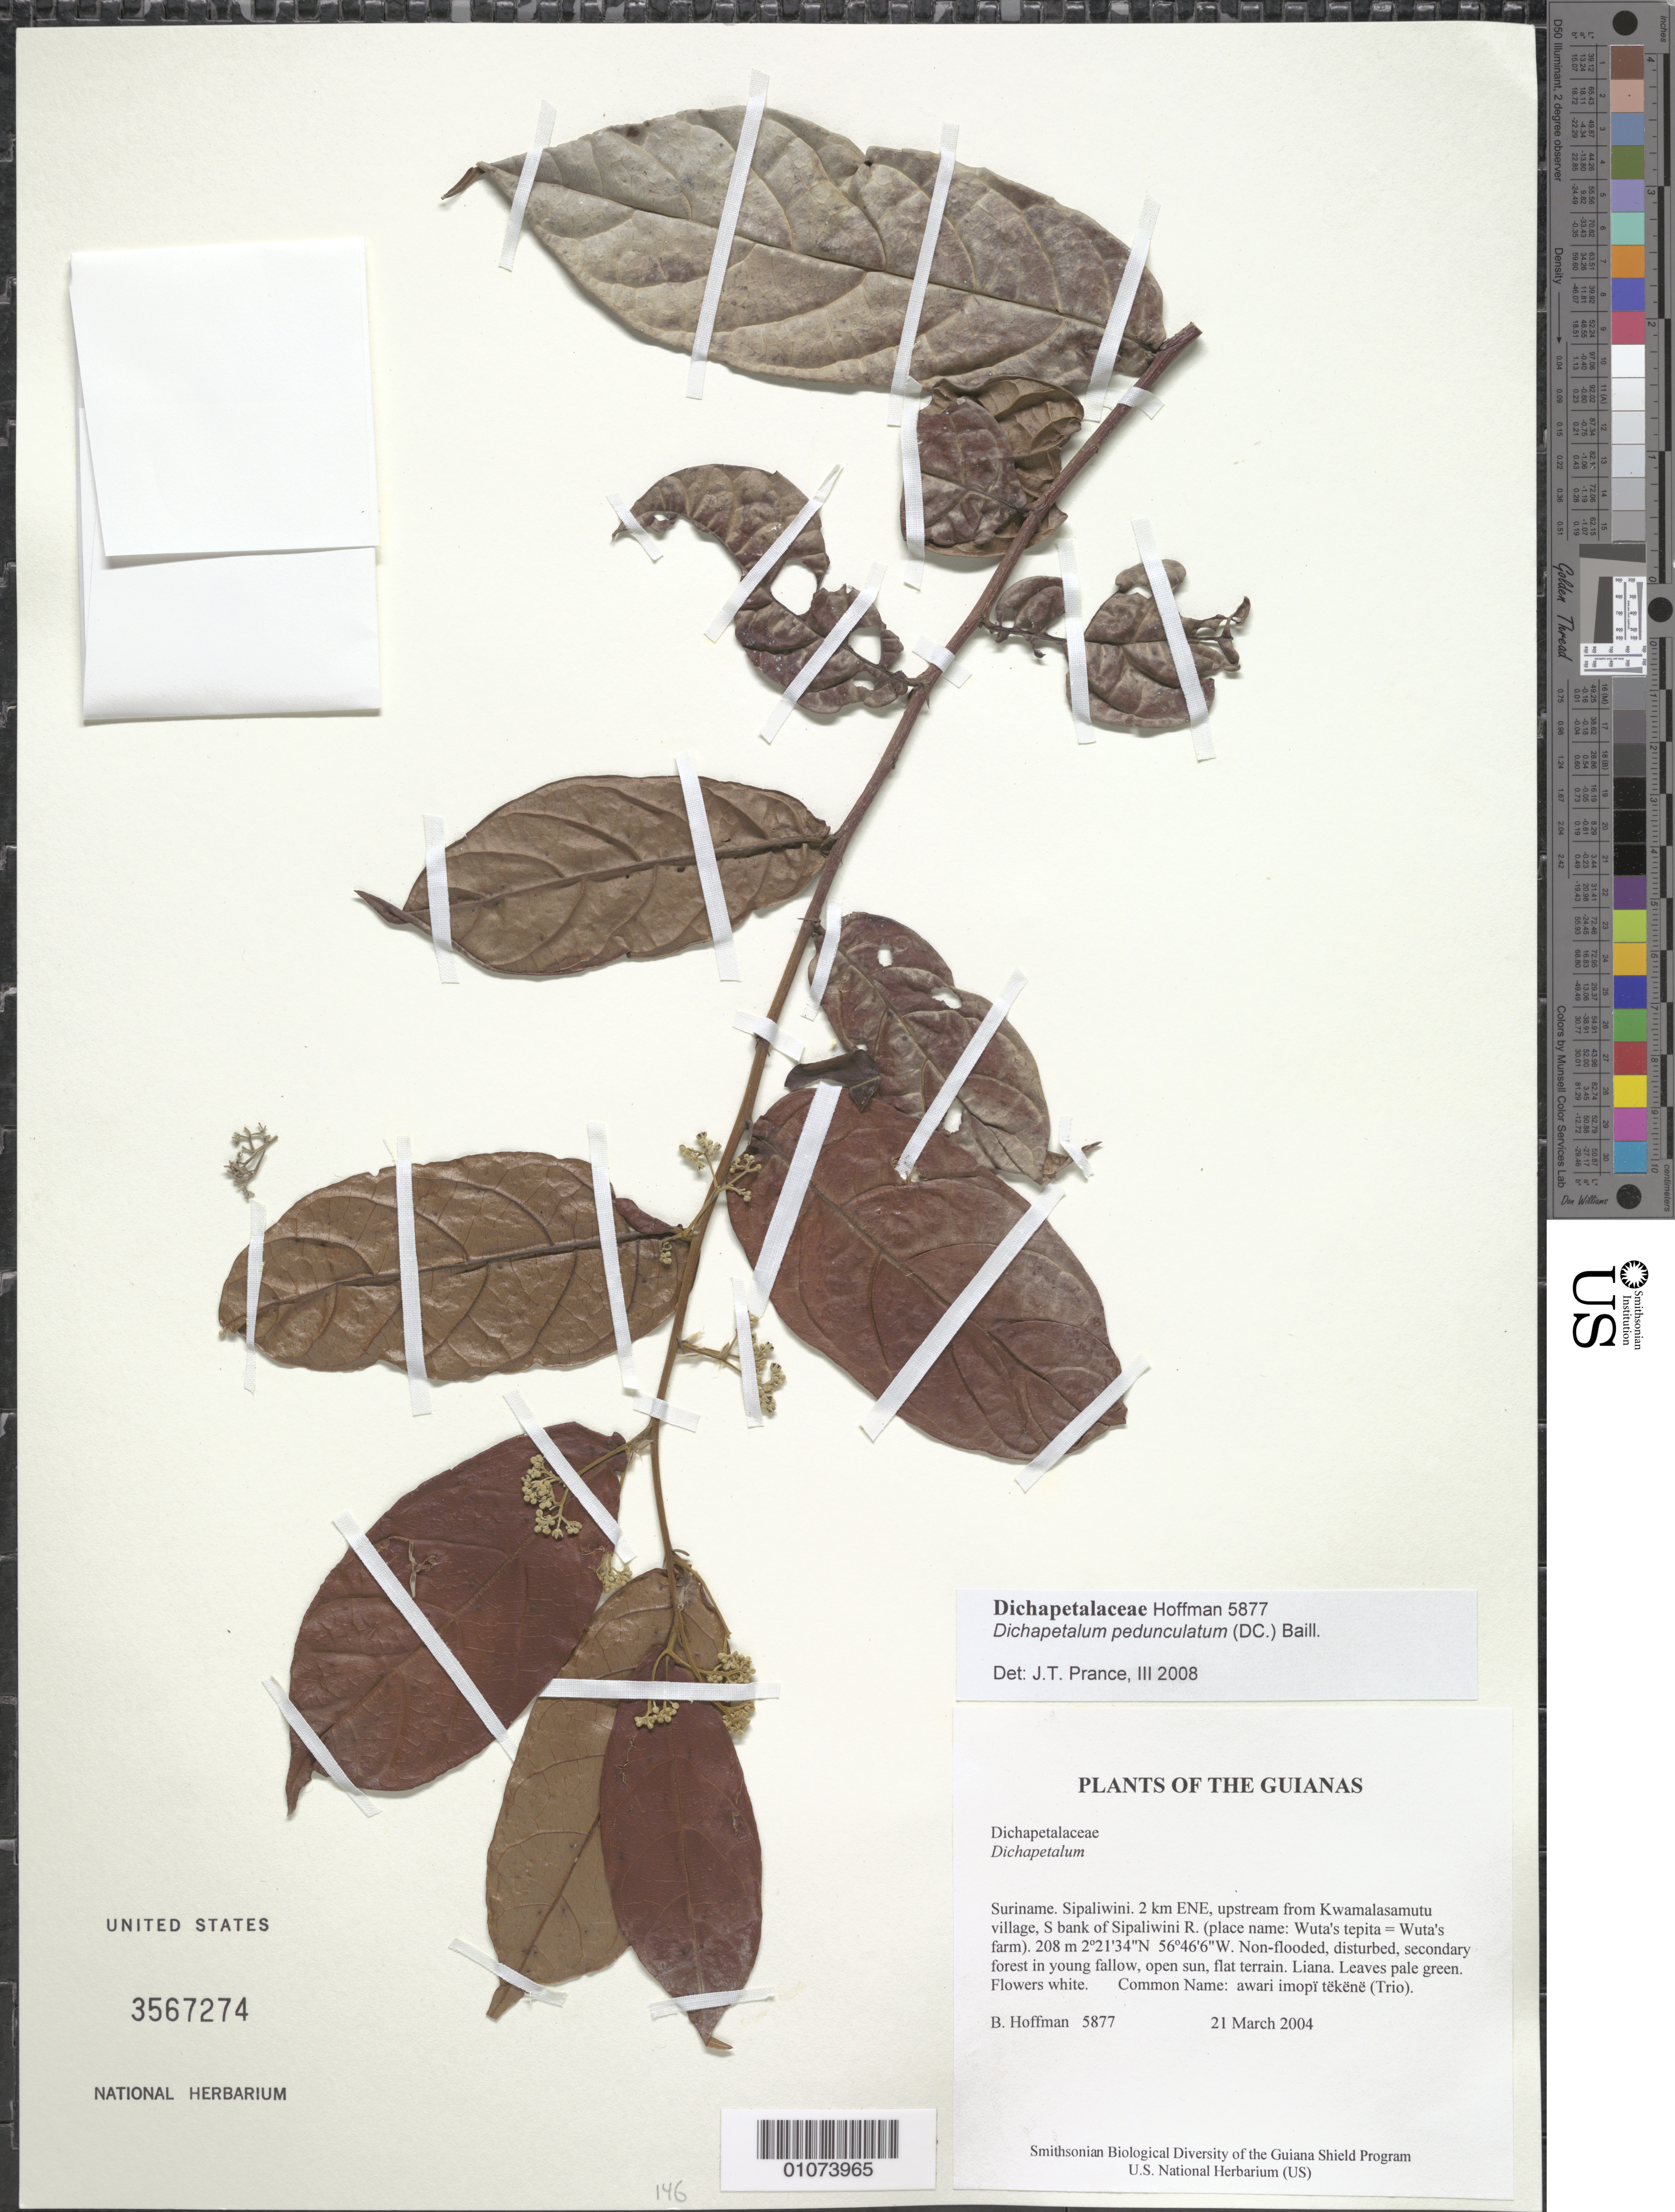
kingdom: Plantae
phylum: Tracheophyta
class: Magnoliopsida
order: Malpighiales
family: Dichapetalaceae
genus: Dichapetalum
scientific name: Dichapetalum pedunculatum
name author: (DC.) Baill.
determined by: Prance, G. T.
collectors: B. Hoffman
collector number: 5877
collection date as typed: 21 March 2004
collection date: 2004-03-21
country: Suriname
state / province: Sipaliwini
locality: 2 km ENE, upstream from Kwamalasamutu village, S bank of Sipaliwini R. (place name: Wuta's tepita = Wuta's farm)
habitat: Non-flooded, disturbed, secondary forest in young fallow, open sun, flat terrain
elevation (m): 208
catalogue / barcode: US 3567274